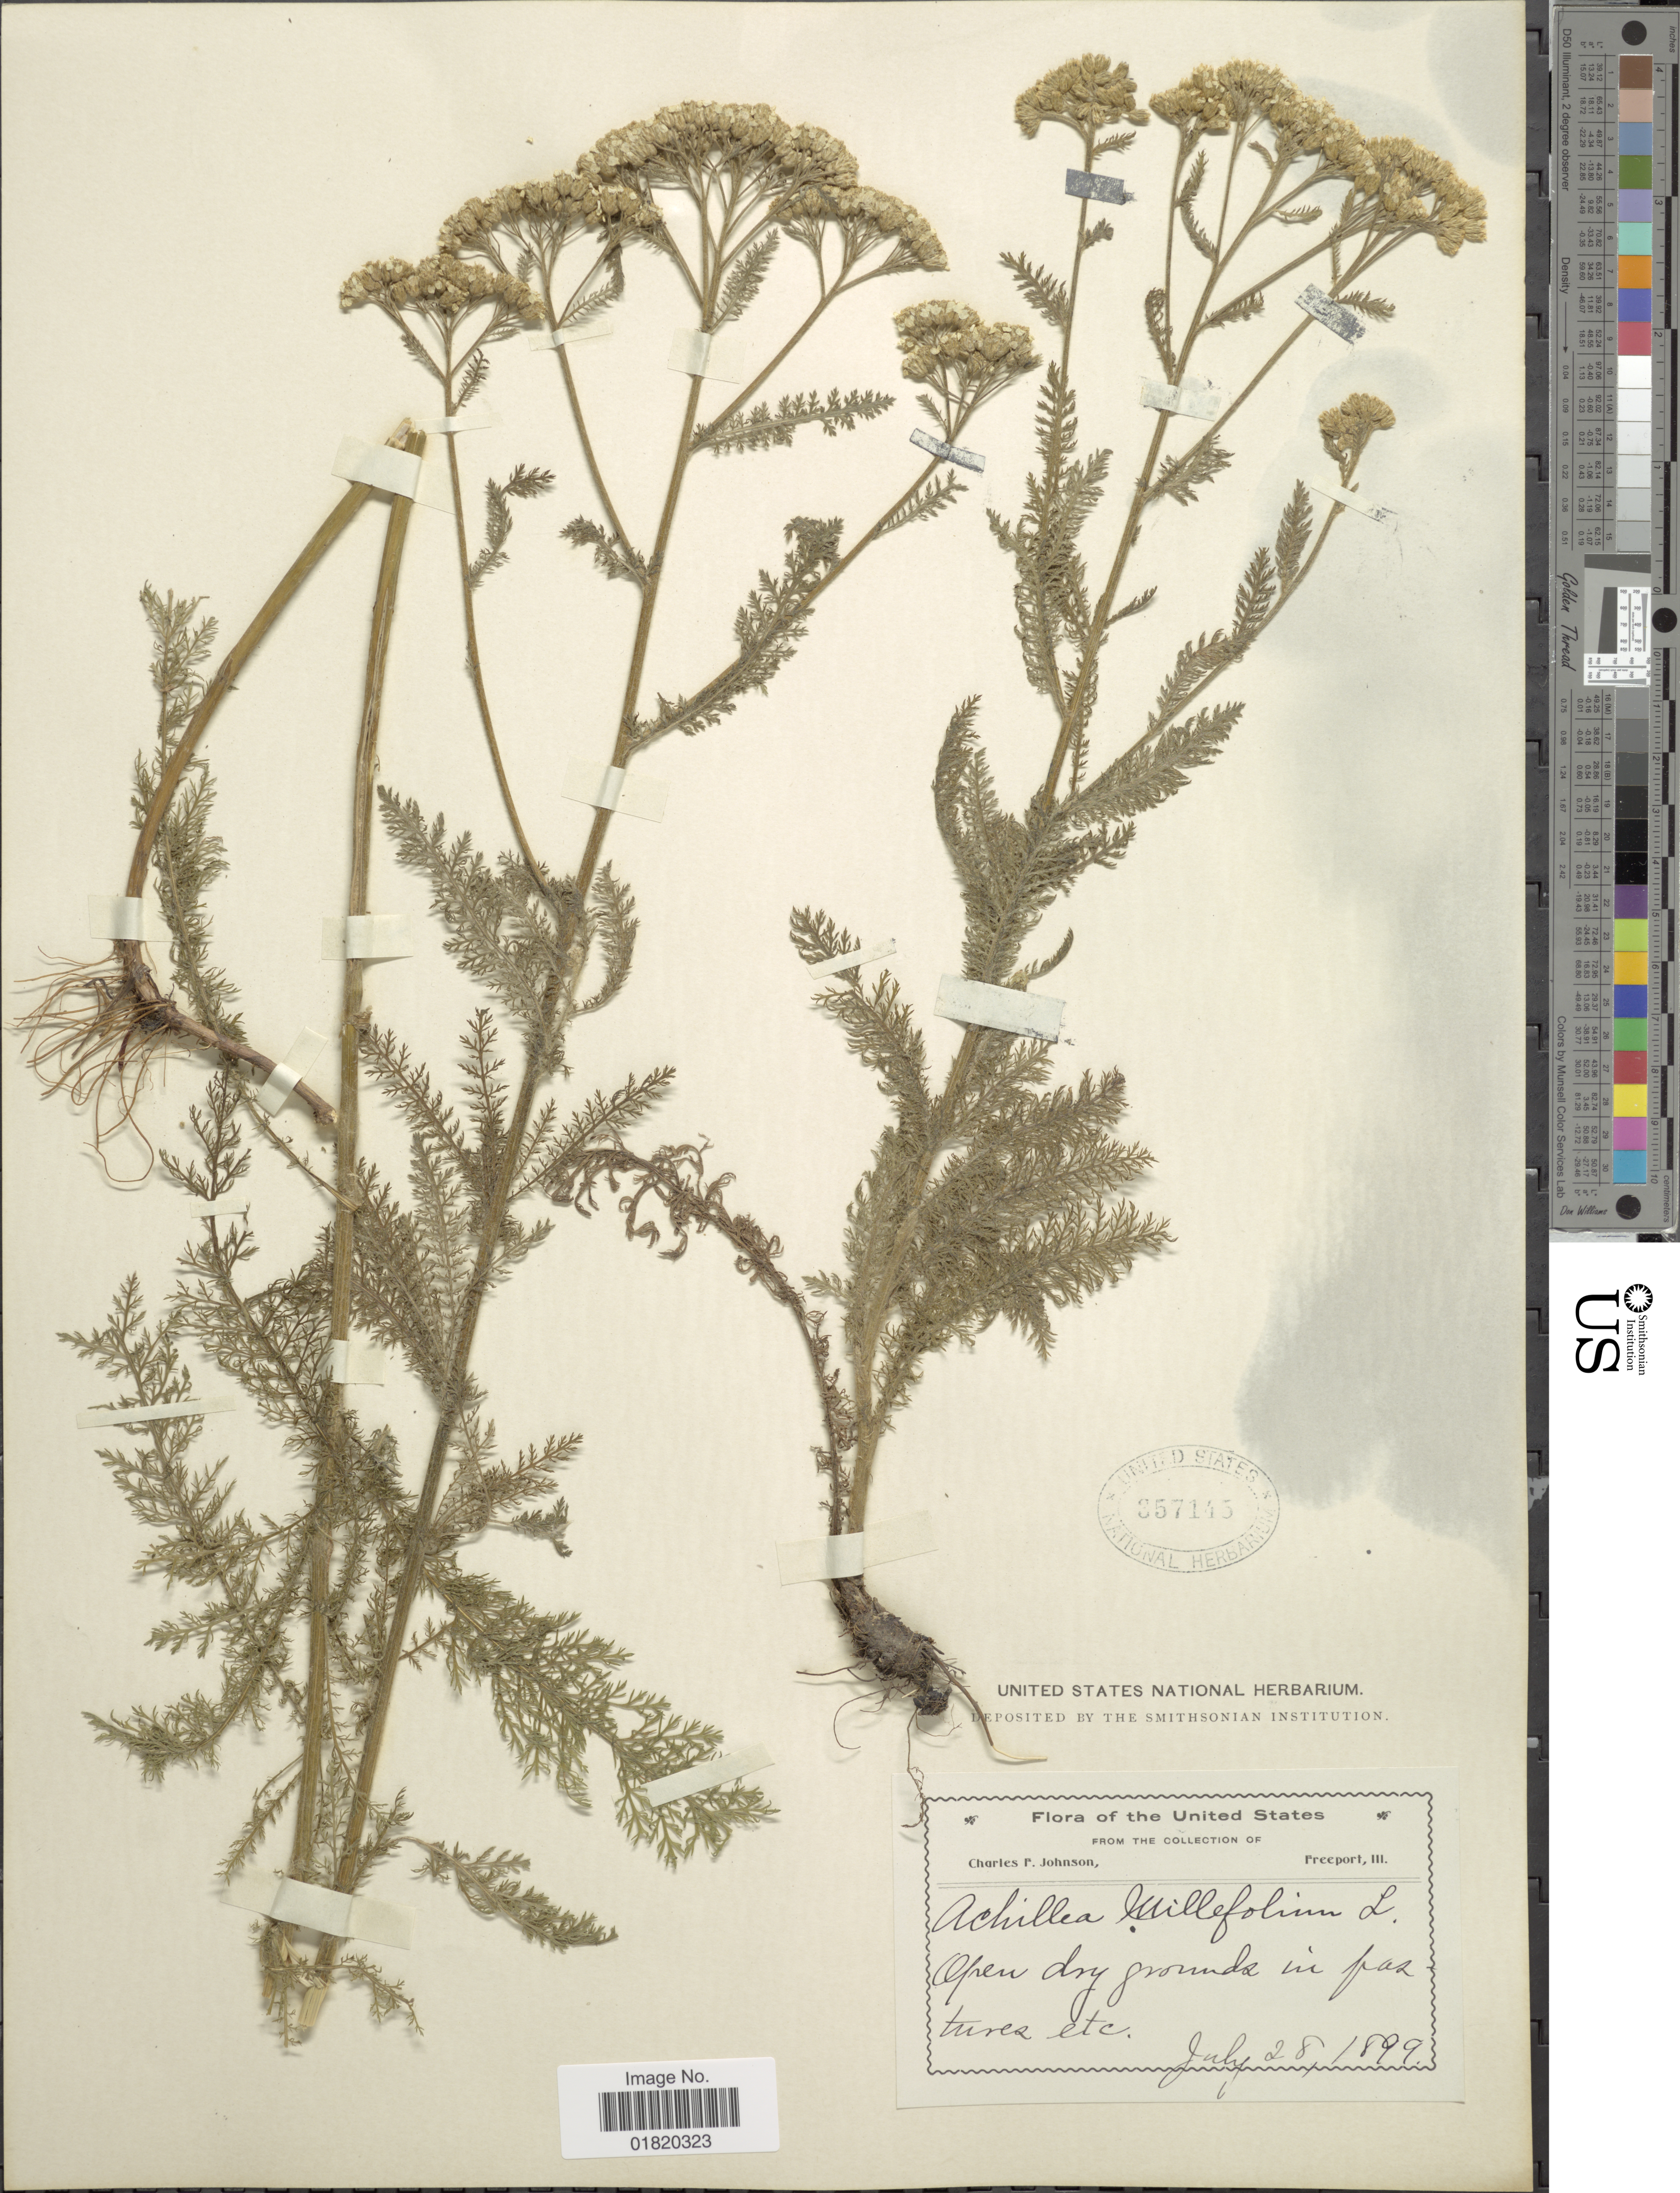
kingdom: Plantae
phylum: Tracheophyta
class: Magnoliopsida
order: Asterales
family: Asteraceae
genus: Achillea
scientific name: Achillea occidentalis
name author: (DC.) Raf. ex Rydb.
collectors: C. F. Johnson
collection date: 1899-07-28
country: United States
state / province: Illinois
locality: Freeport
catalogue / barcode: US 357145